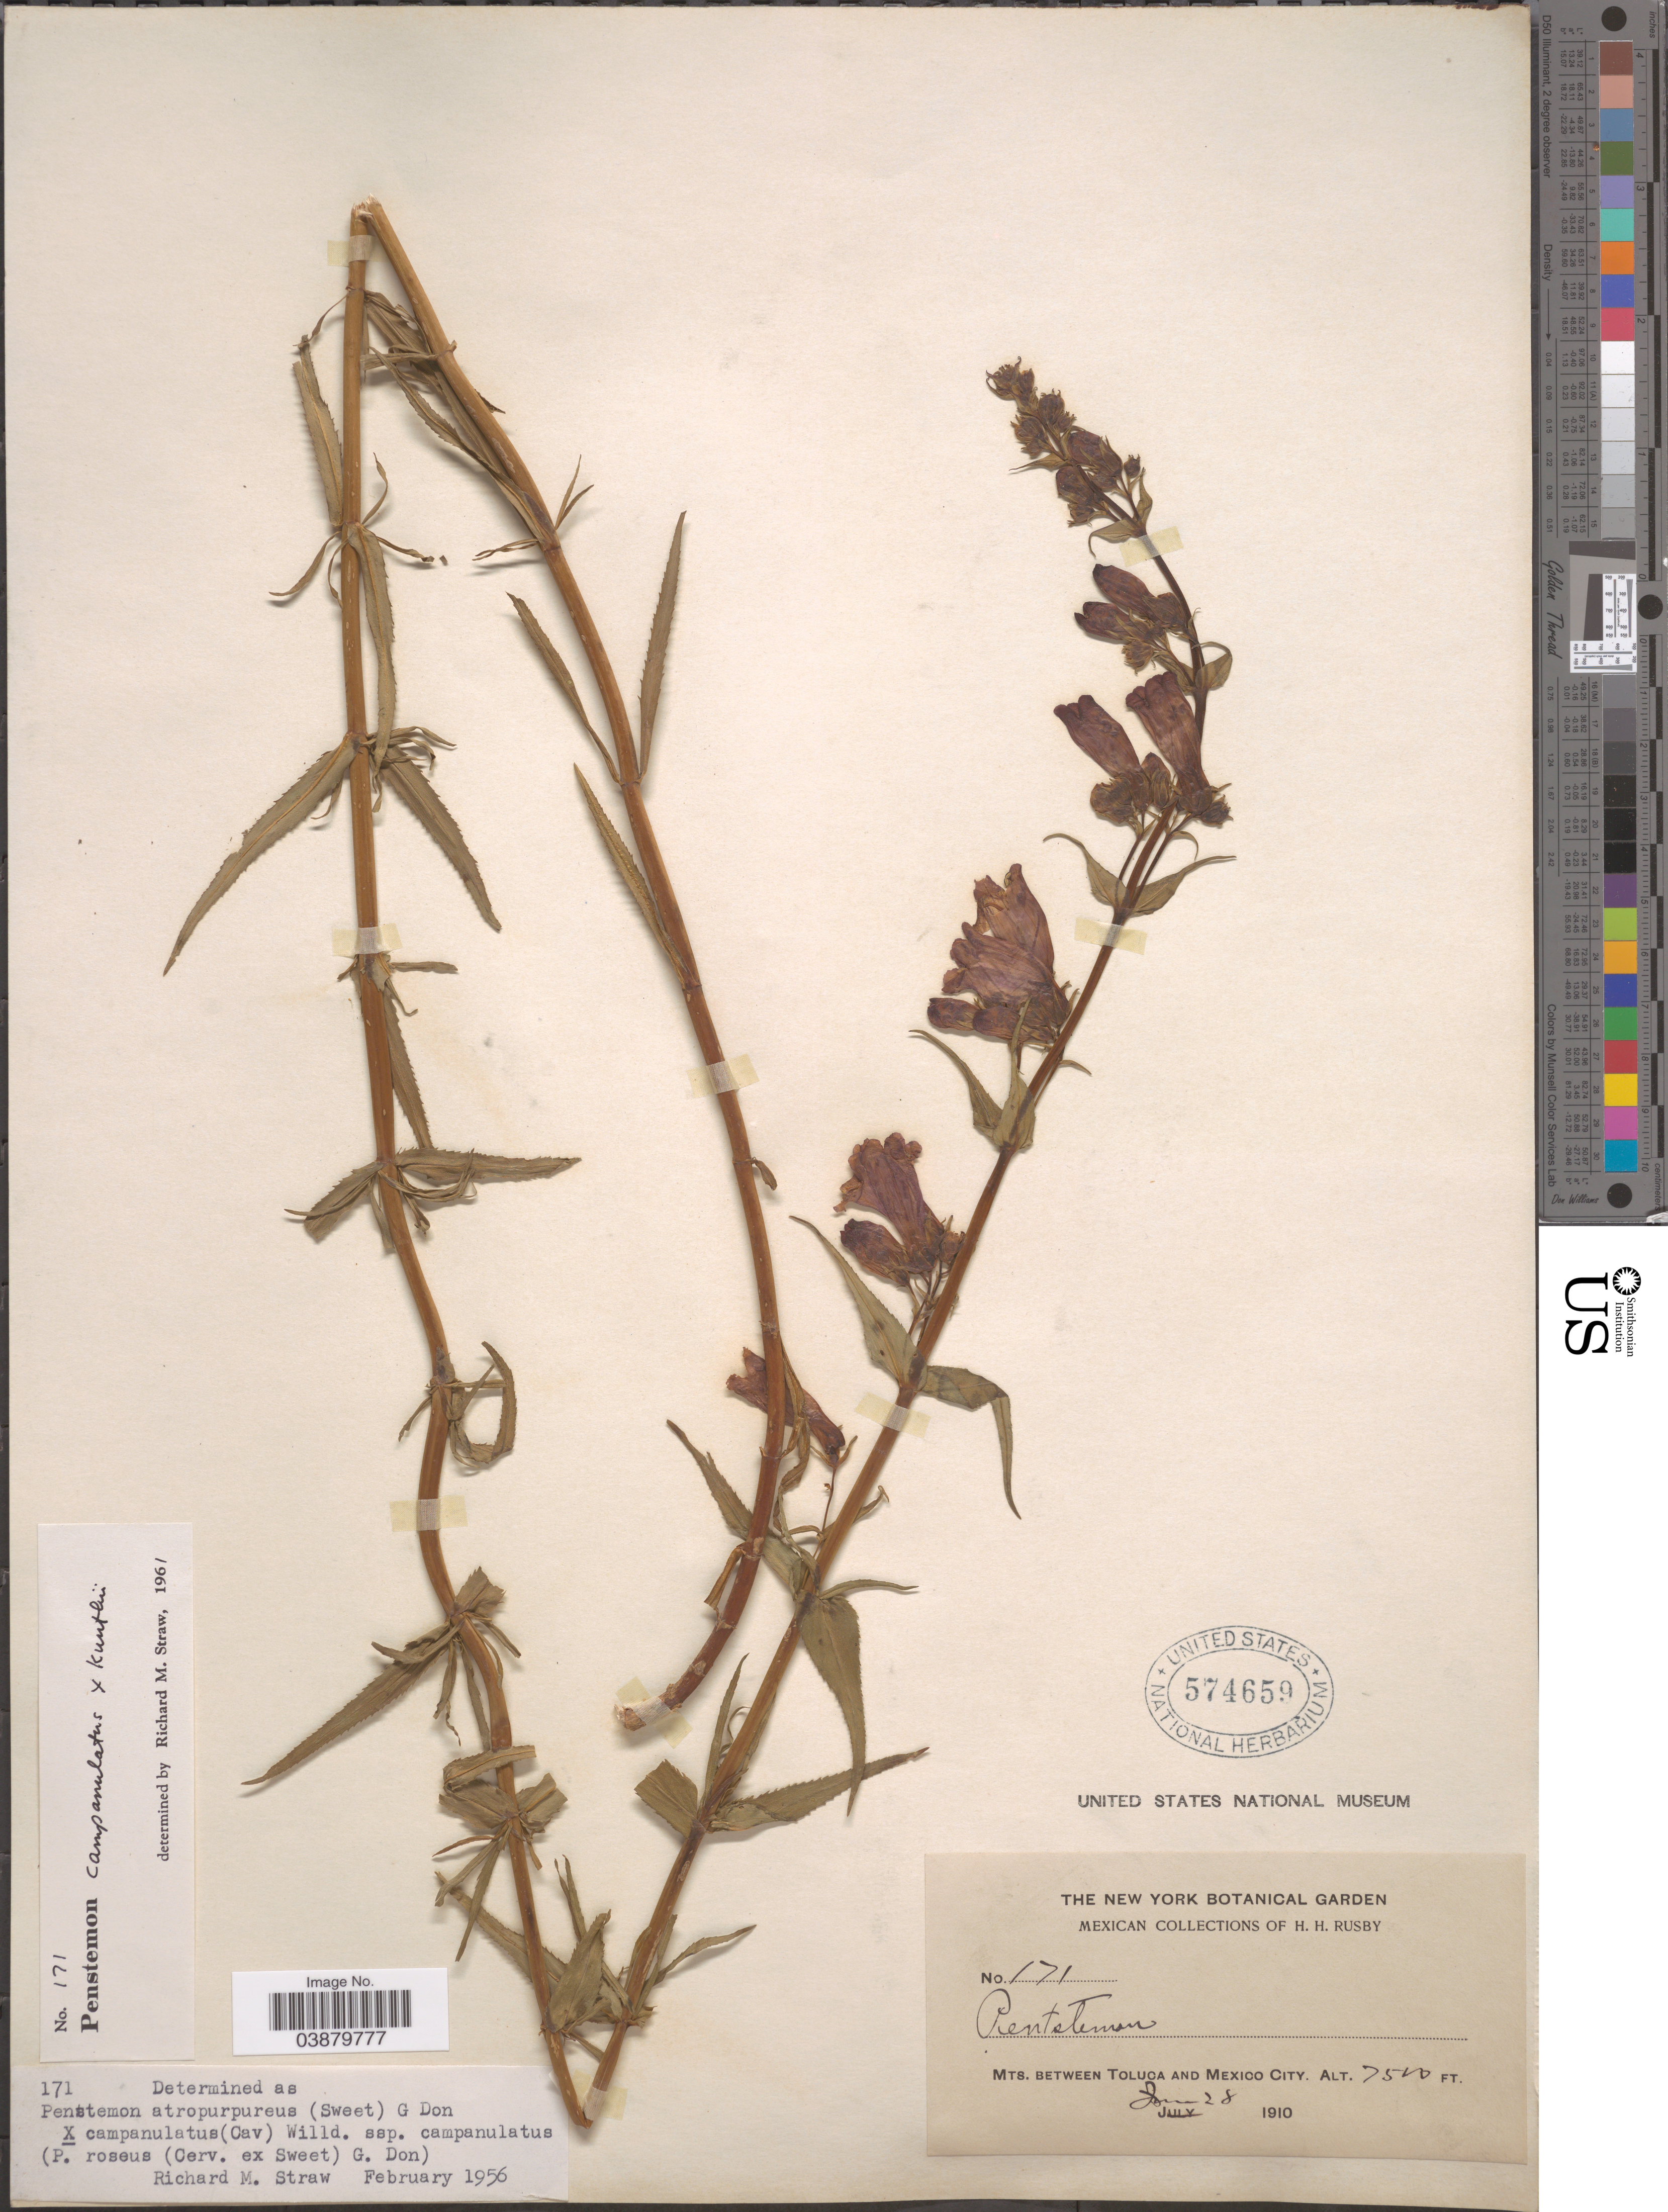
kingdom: Plantae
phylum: Tracheophyta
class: Magnoliopsida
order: Lamiales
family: Plantaginaceae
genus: Penstemon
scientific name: Penstemon kunthii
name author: G. Don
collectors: H. H. Rusby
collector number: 171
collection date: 1910-06-28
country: Mexico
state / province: México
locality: Mts. Between Toluca and Mexico City.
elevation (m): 2286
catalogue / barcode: US 574659